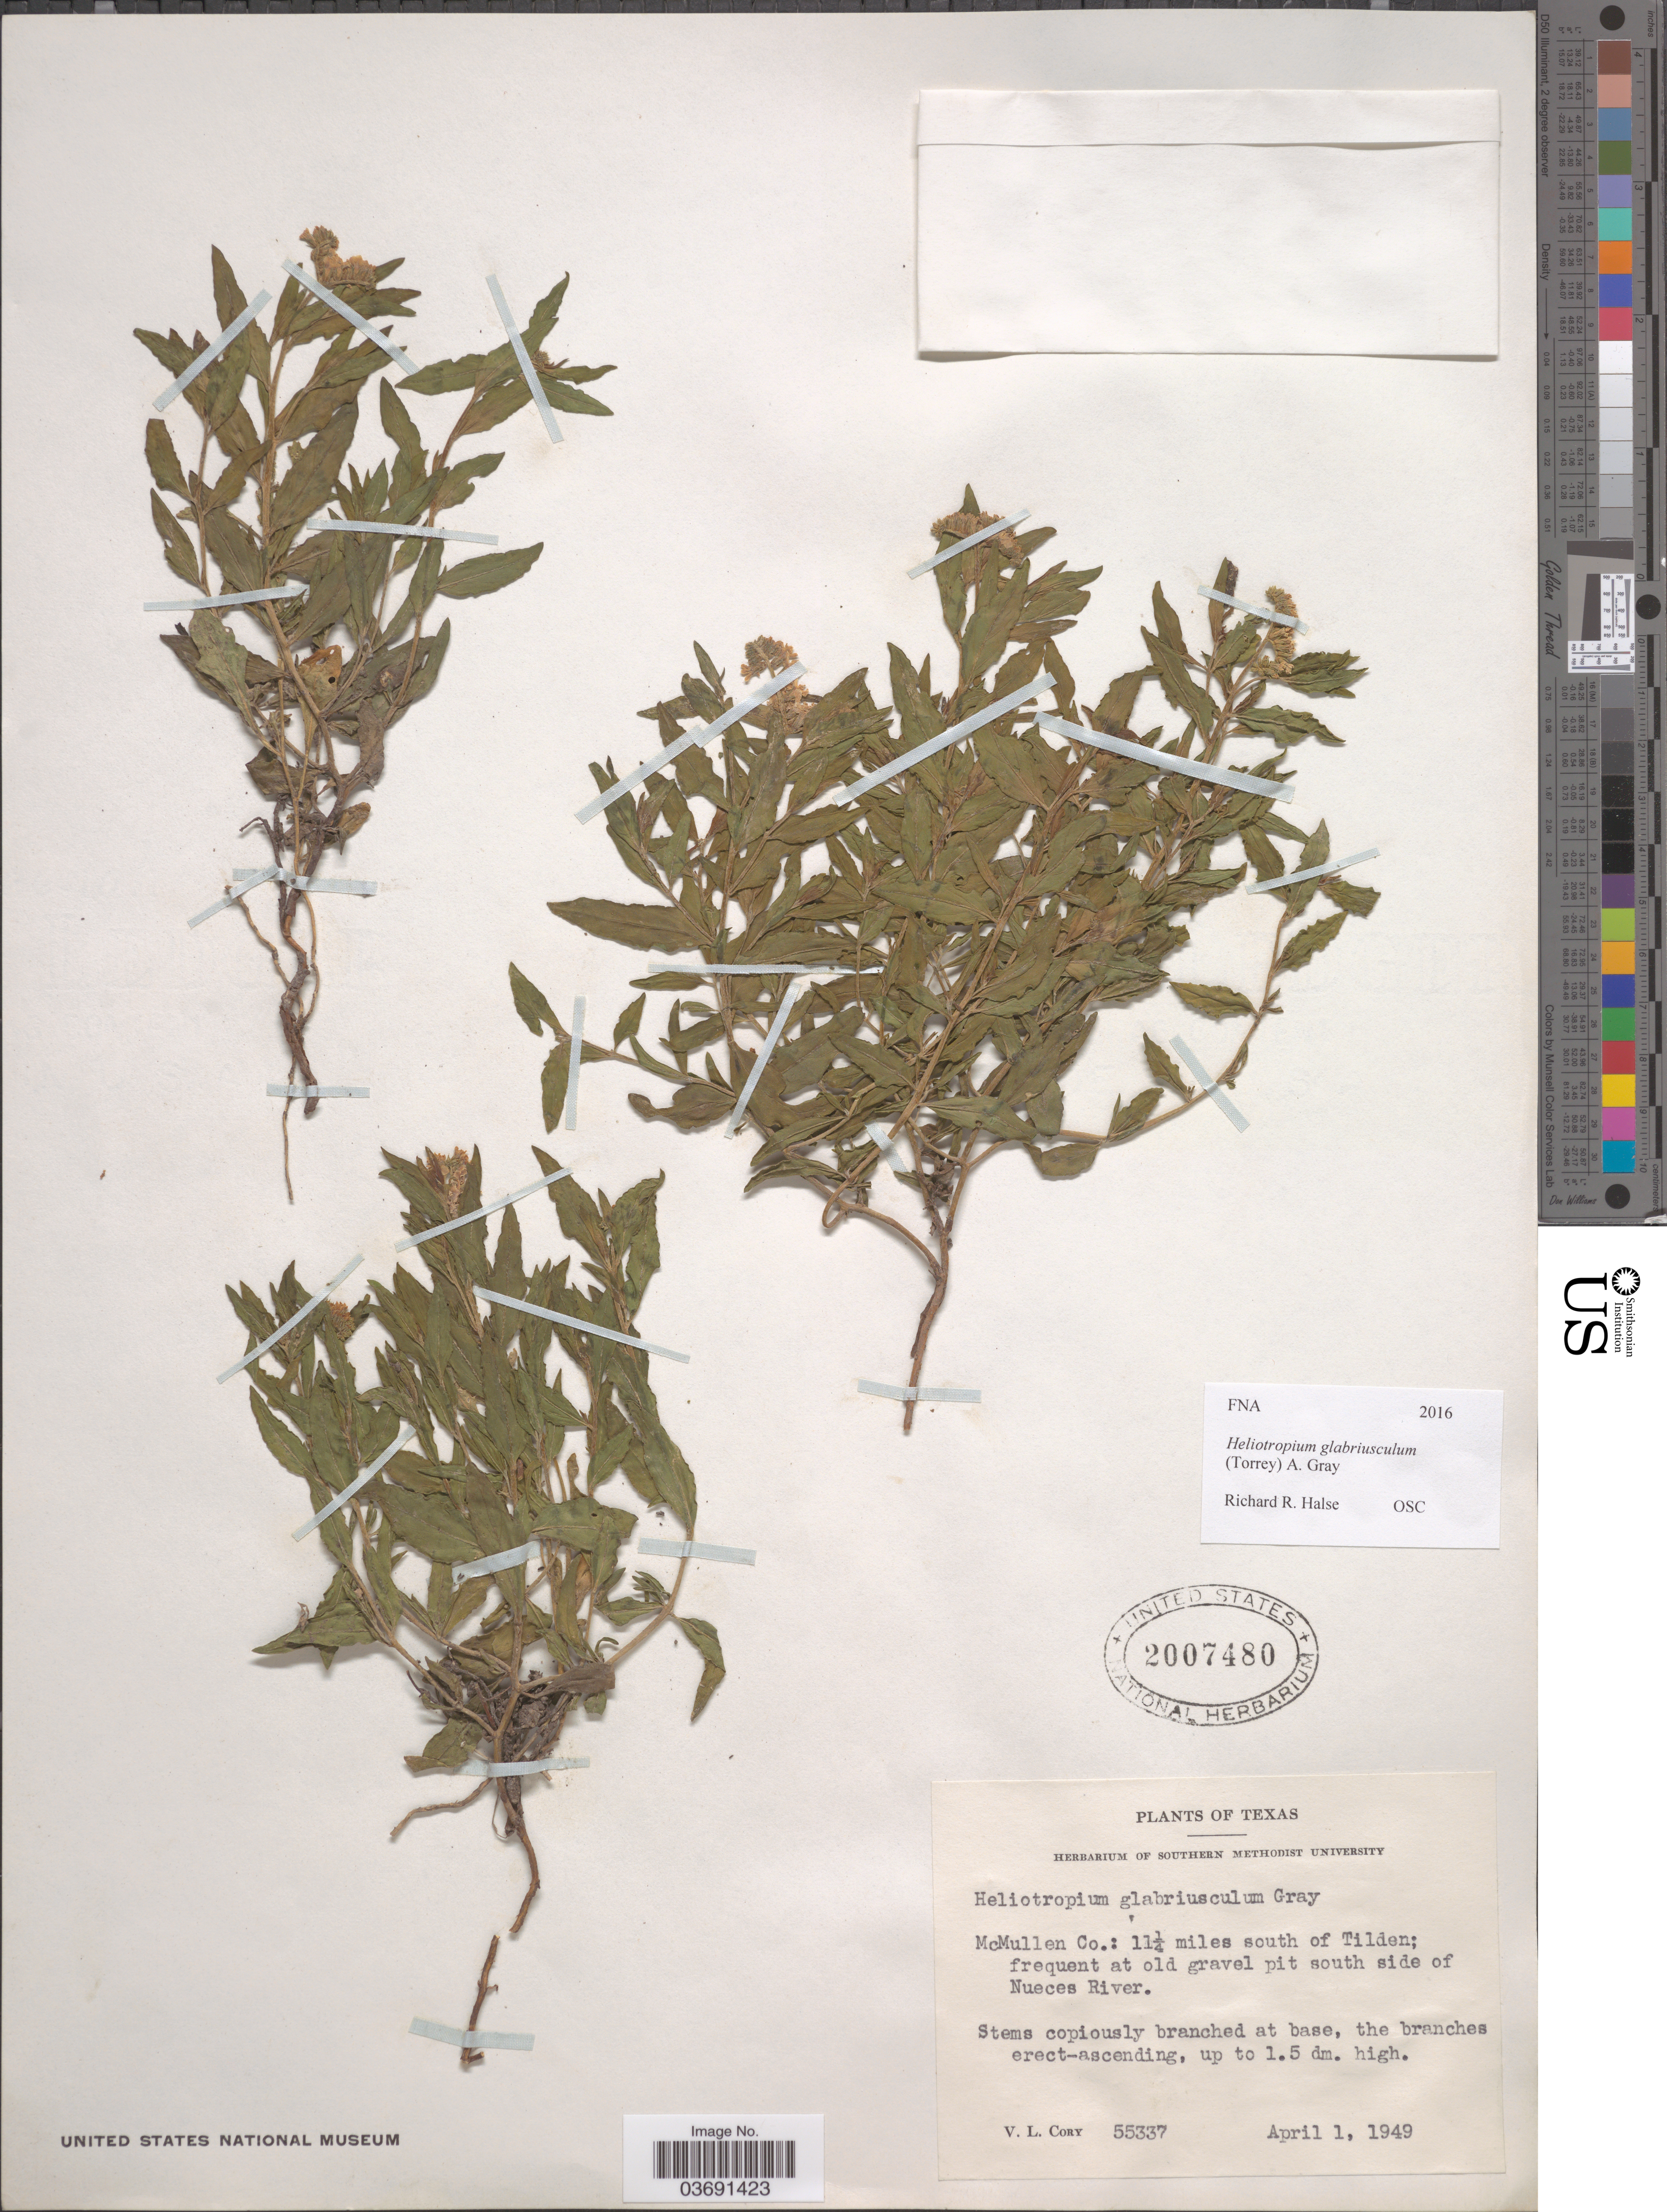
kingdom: Plantae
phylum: Tracheophyta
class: Magnoliopsida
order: Boraginales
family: Heliotropiaceae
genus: Heliotropium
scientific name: Heliotropium glabriusculum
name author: (Torr.) A. Gray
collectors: V. Cory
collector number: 55337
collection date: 1949-04-01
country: United States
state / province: Texas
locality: McMullen Co.: 11¼ miles south of Tilden; frequent at old gravel pit south side of Nueces River.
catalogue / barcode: US 2007480